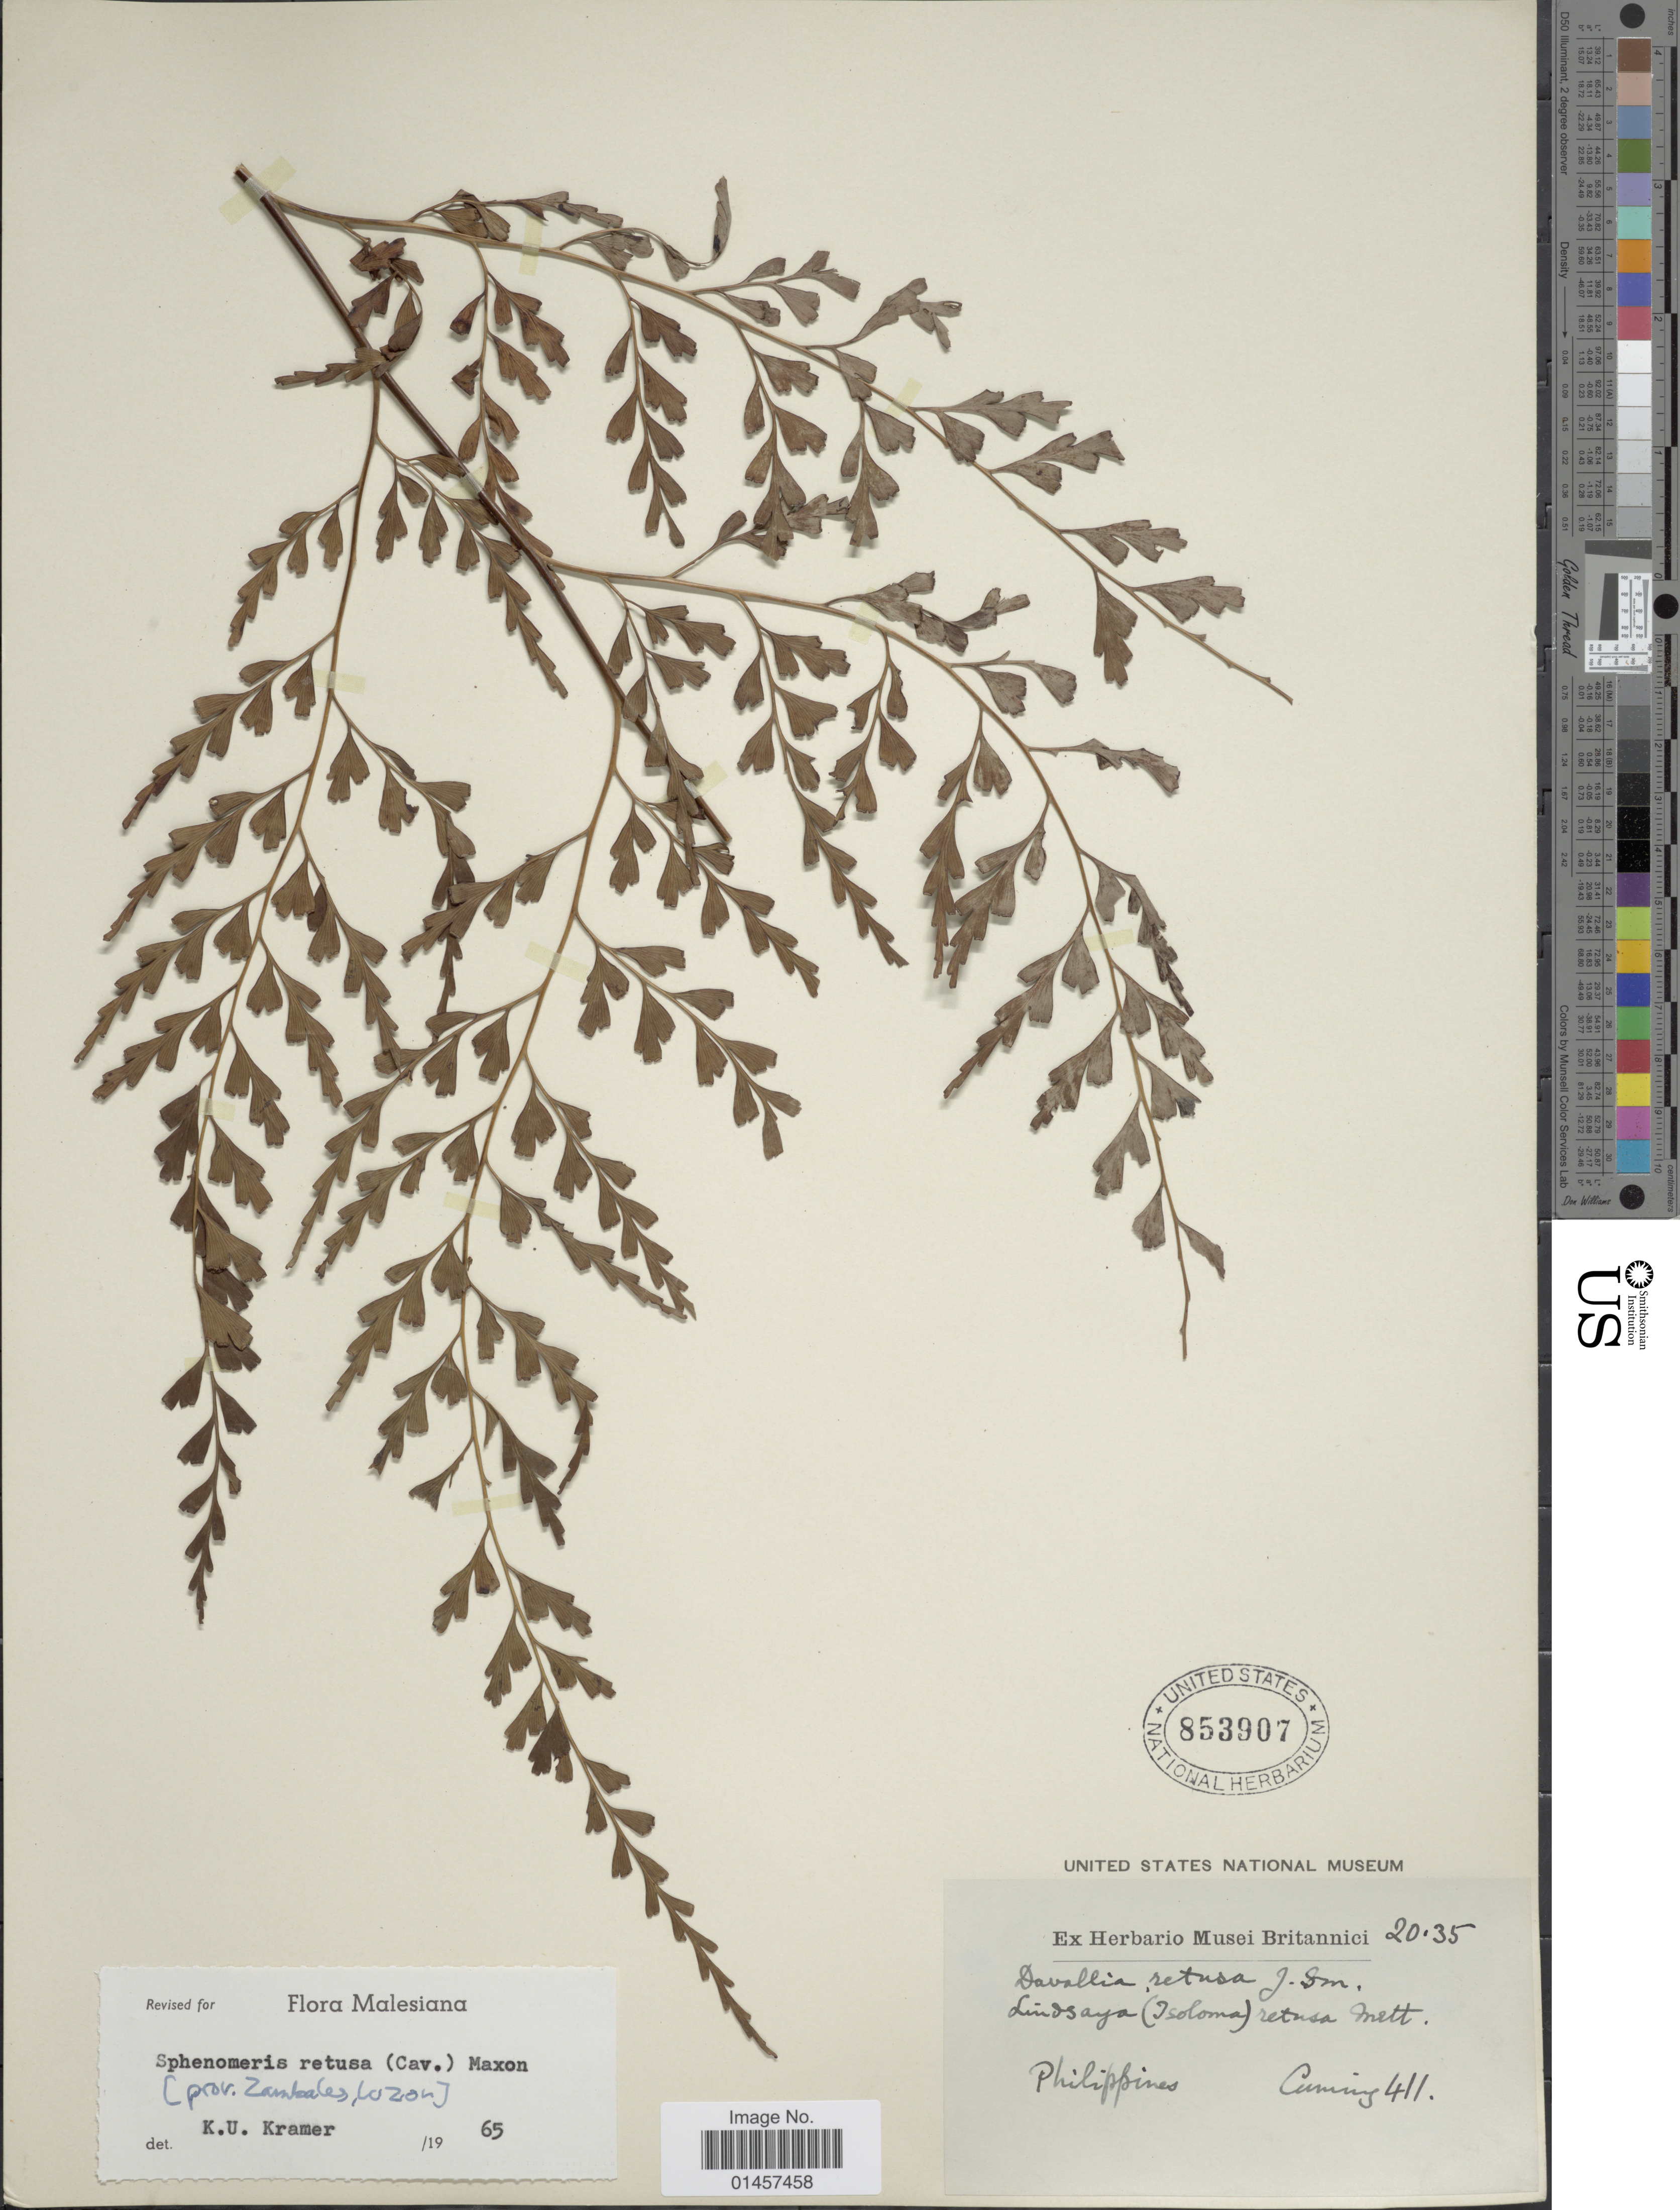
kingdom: Plantae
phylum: Tracheophyta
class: Polypodiopsida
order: Polypodiales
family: Lindsaeaceae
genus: Sphenomeris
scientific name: Sphenomeris retusa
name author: (Cav.) Maxim.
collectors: -. Cuming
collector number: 411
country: Philippines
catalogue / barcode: US 853907